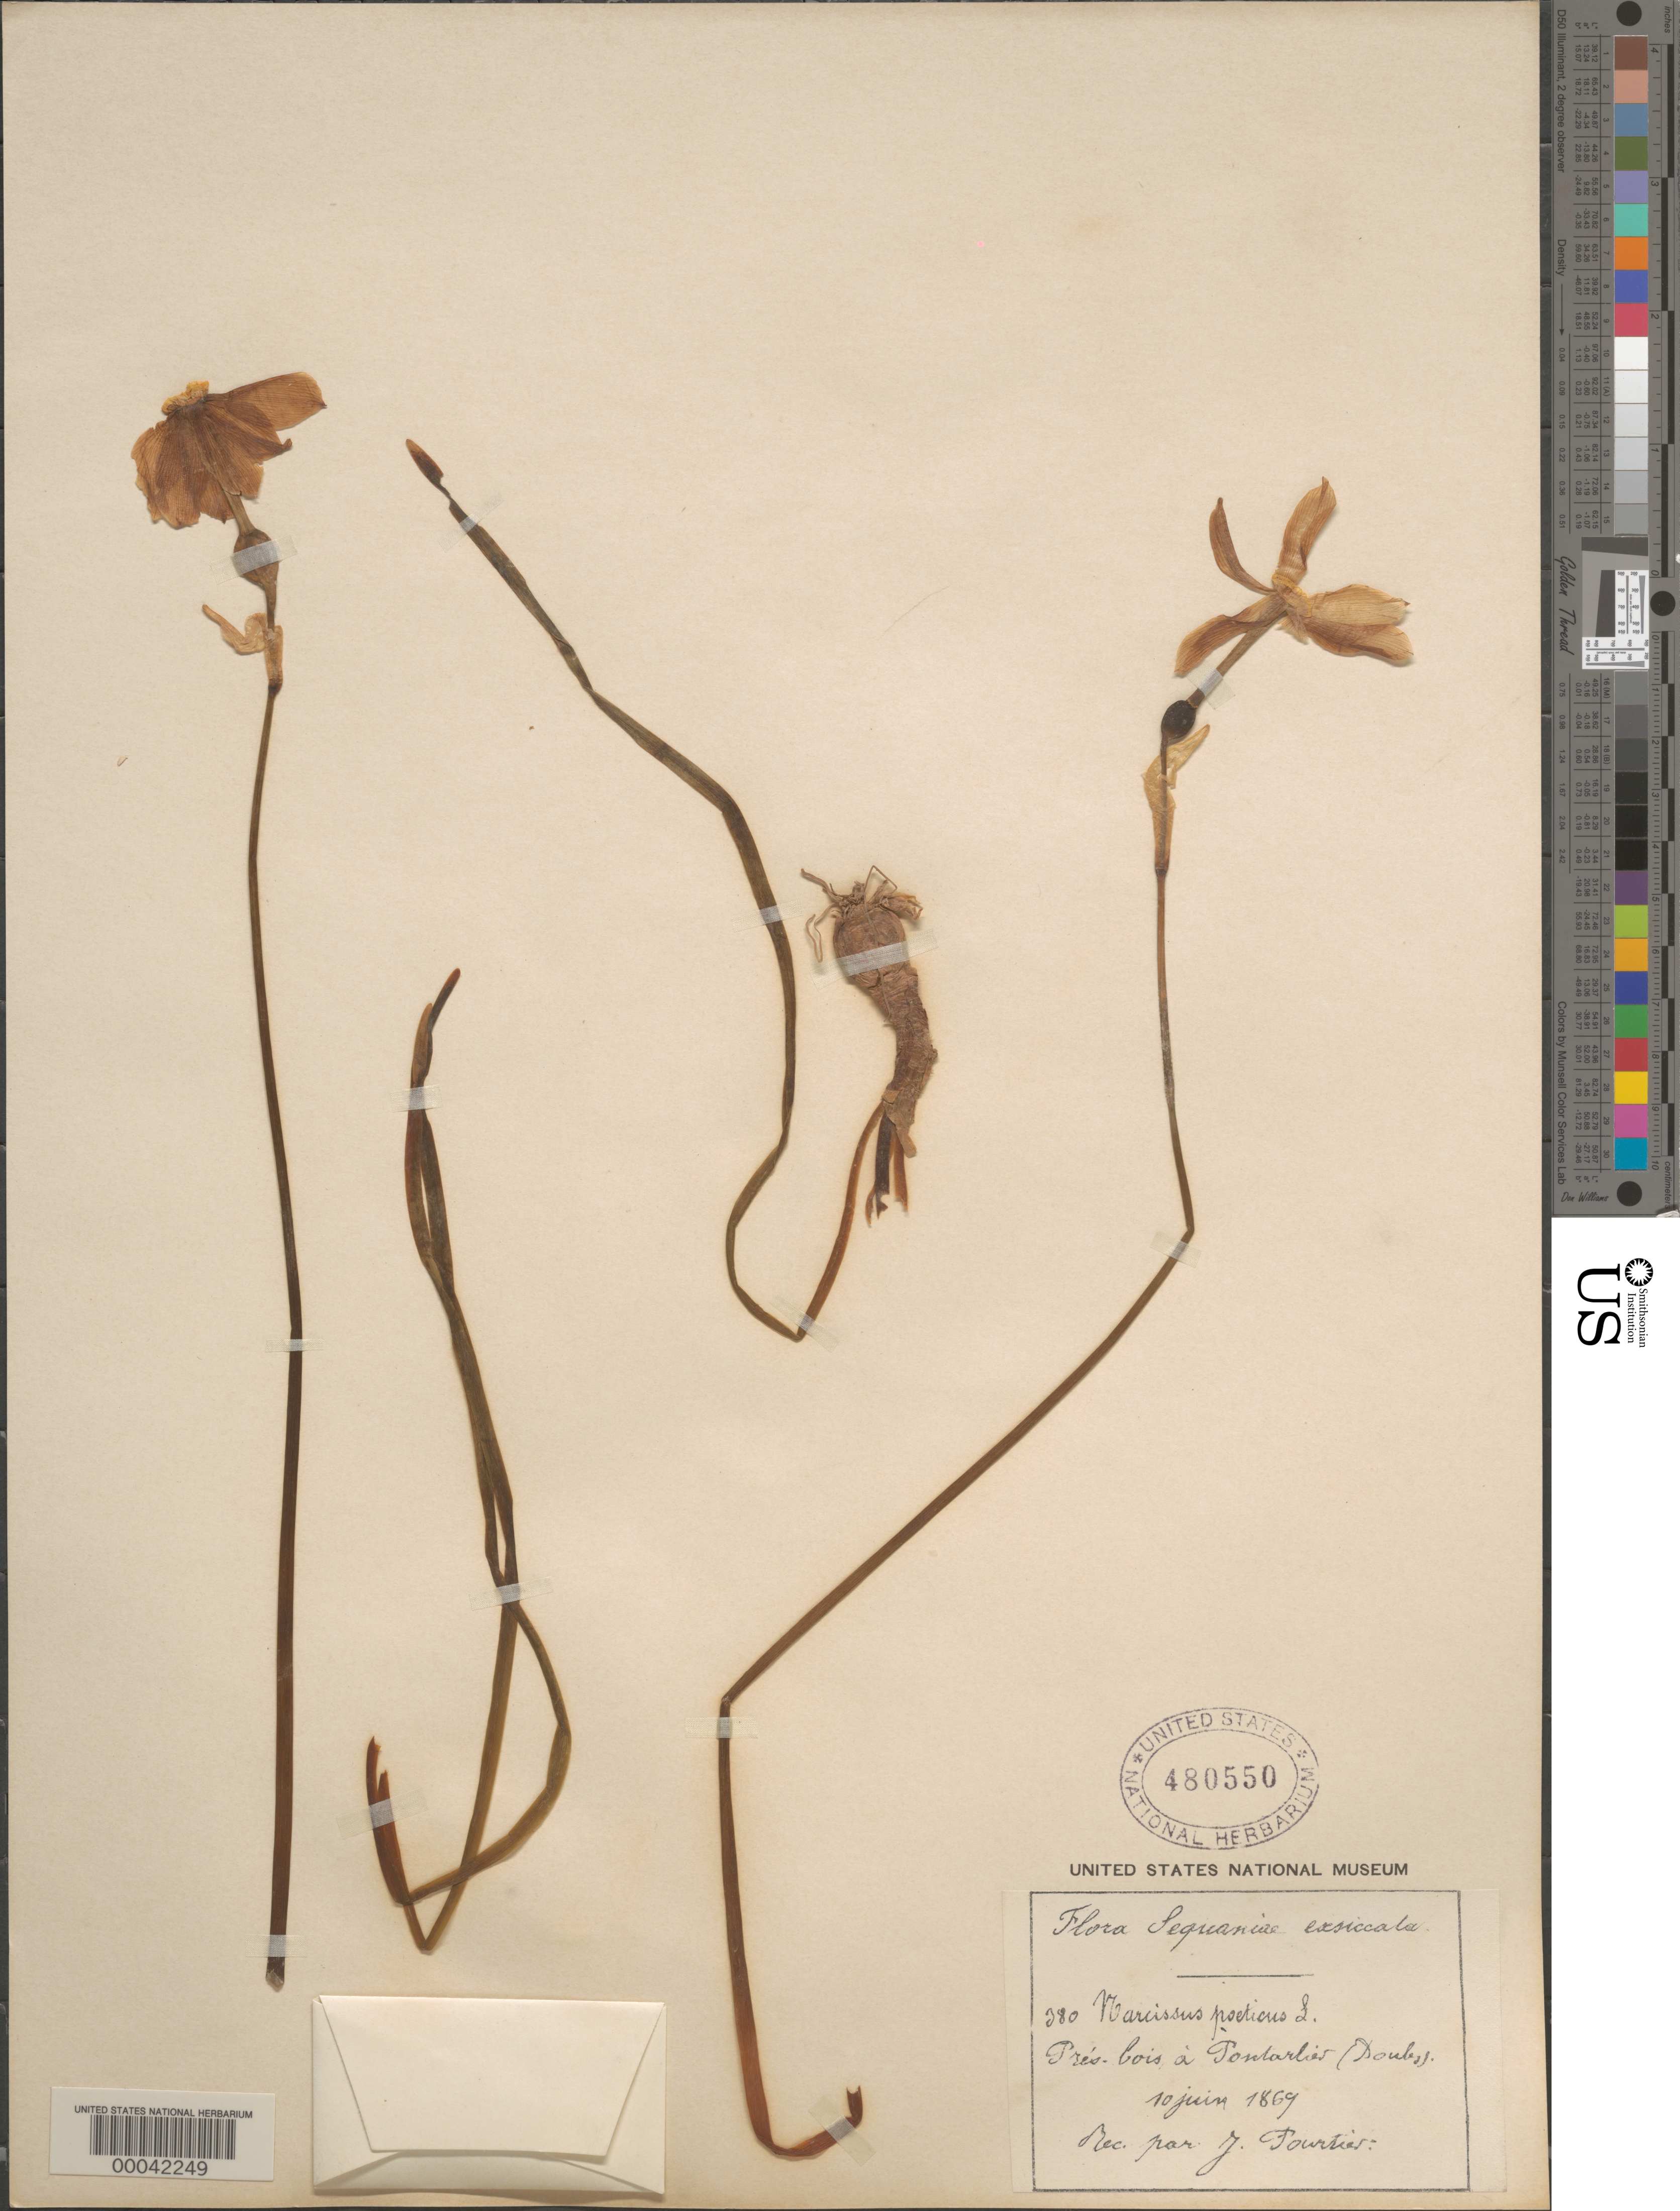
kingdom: Plantae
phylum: Tracheophyta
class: Liliopsida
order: Asparagales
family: Amaryllidaceae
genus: Narcissus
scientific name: Narcissus poeticus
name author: L.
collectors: J. Portier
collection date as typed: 10 Jun 1869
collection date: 1869-06-10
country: France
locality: Near pontardier forest (doules)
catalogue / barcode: US 480550